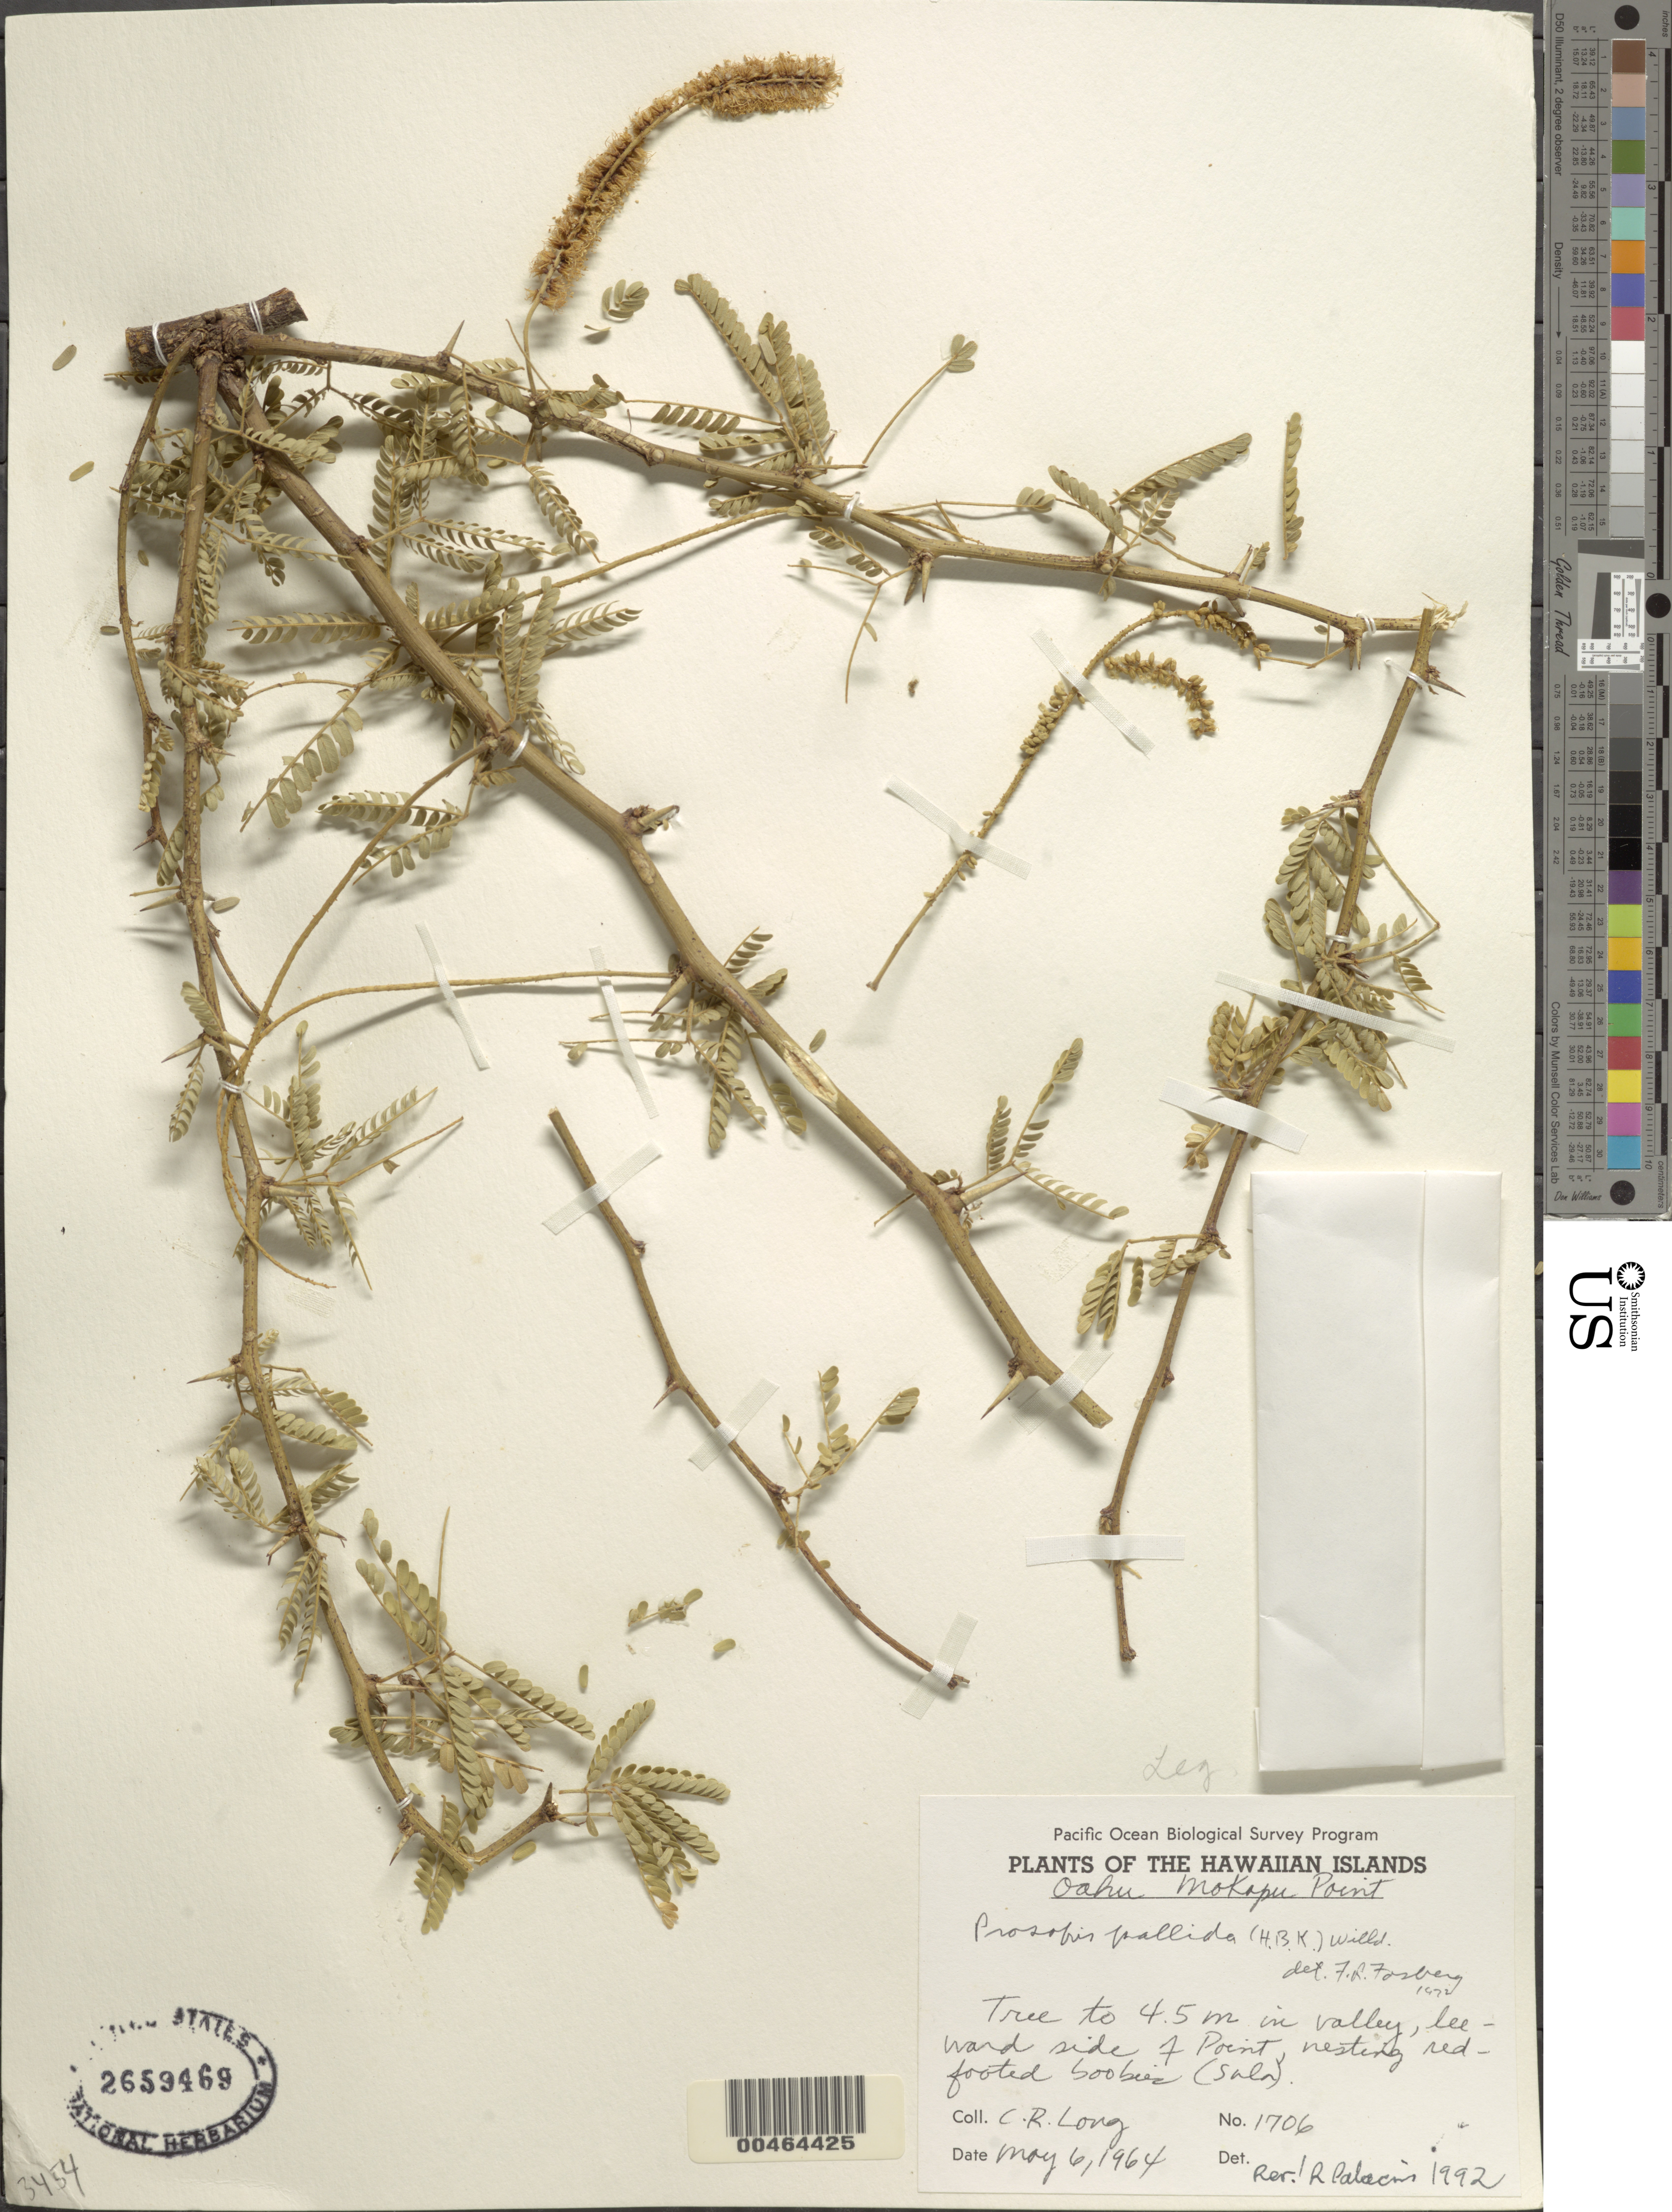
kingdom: Plantae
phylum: Tracheophyta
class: Magnoliopsida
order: Fabales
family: Fabaceae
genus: Neltuma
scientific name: Neltuma pallida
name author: (Humb. & Bonpl. ex Willd.) C. E. Hughes & G.P. Lewis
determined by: Wagner, W. L., (BOT), Smithsonian Institution - National Museum of Natural History (UNITED STATES)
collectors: C. Long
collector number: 1706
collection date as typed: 6 May 1964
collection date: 1964-05-06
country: United States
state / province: Hawaii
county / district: Honolulu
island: Oahu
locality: Mokapu Point, in valley, leeward side of Point.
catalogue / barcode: US 2659469